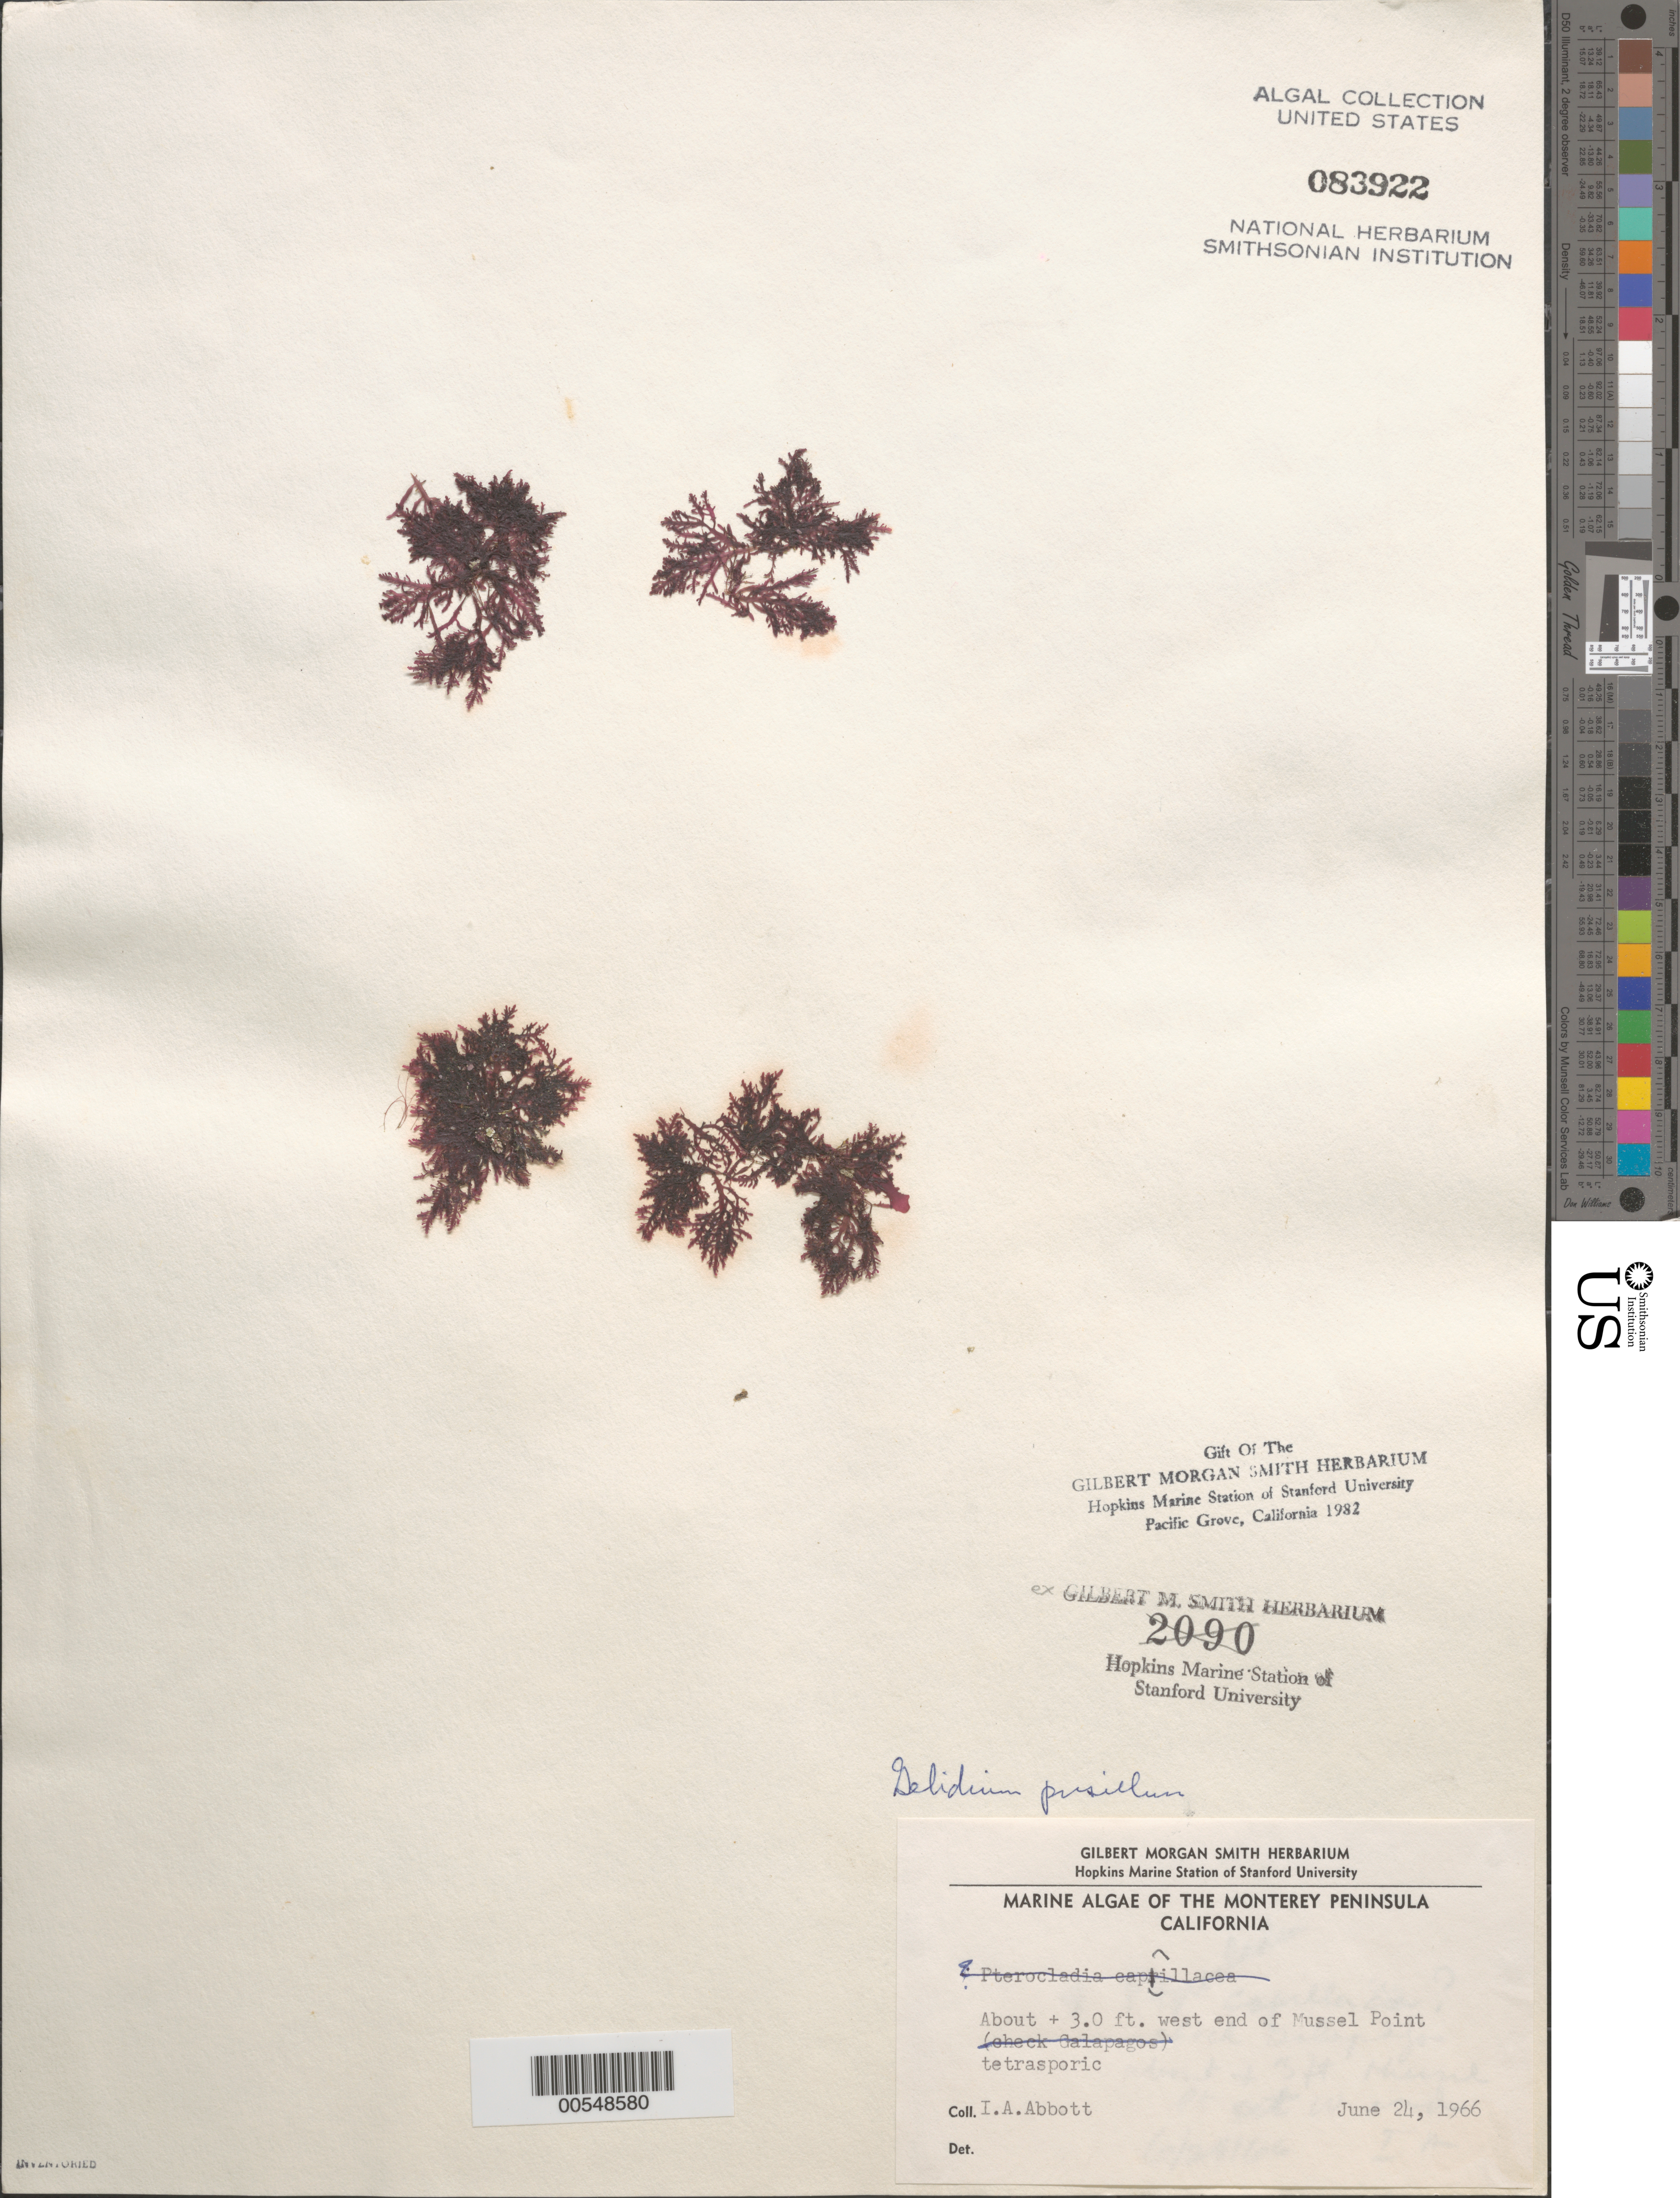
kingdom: Plantae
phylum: Rhodophyta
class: Florideophyceae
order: Gelidiales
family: Gelidiaceae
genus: Gelidium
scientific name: Gelidium pusillum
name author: (Stackh.) Le Jol.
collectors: I. A. Abbott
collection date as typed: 24 Jun 1966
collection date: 1966-06-24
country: United States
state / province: California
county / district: Monterey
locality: Mussel Point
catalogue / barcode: US 83922